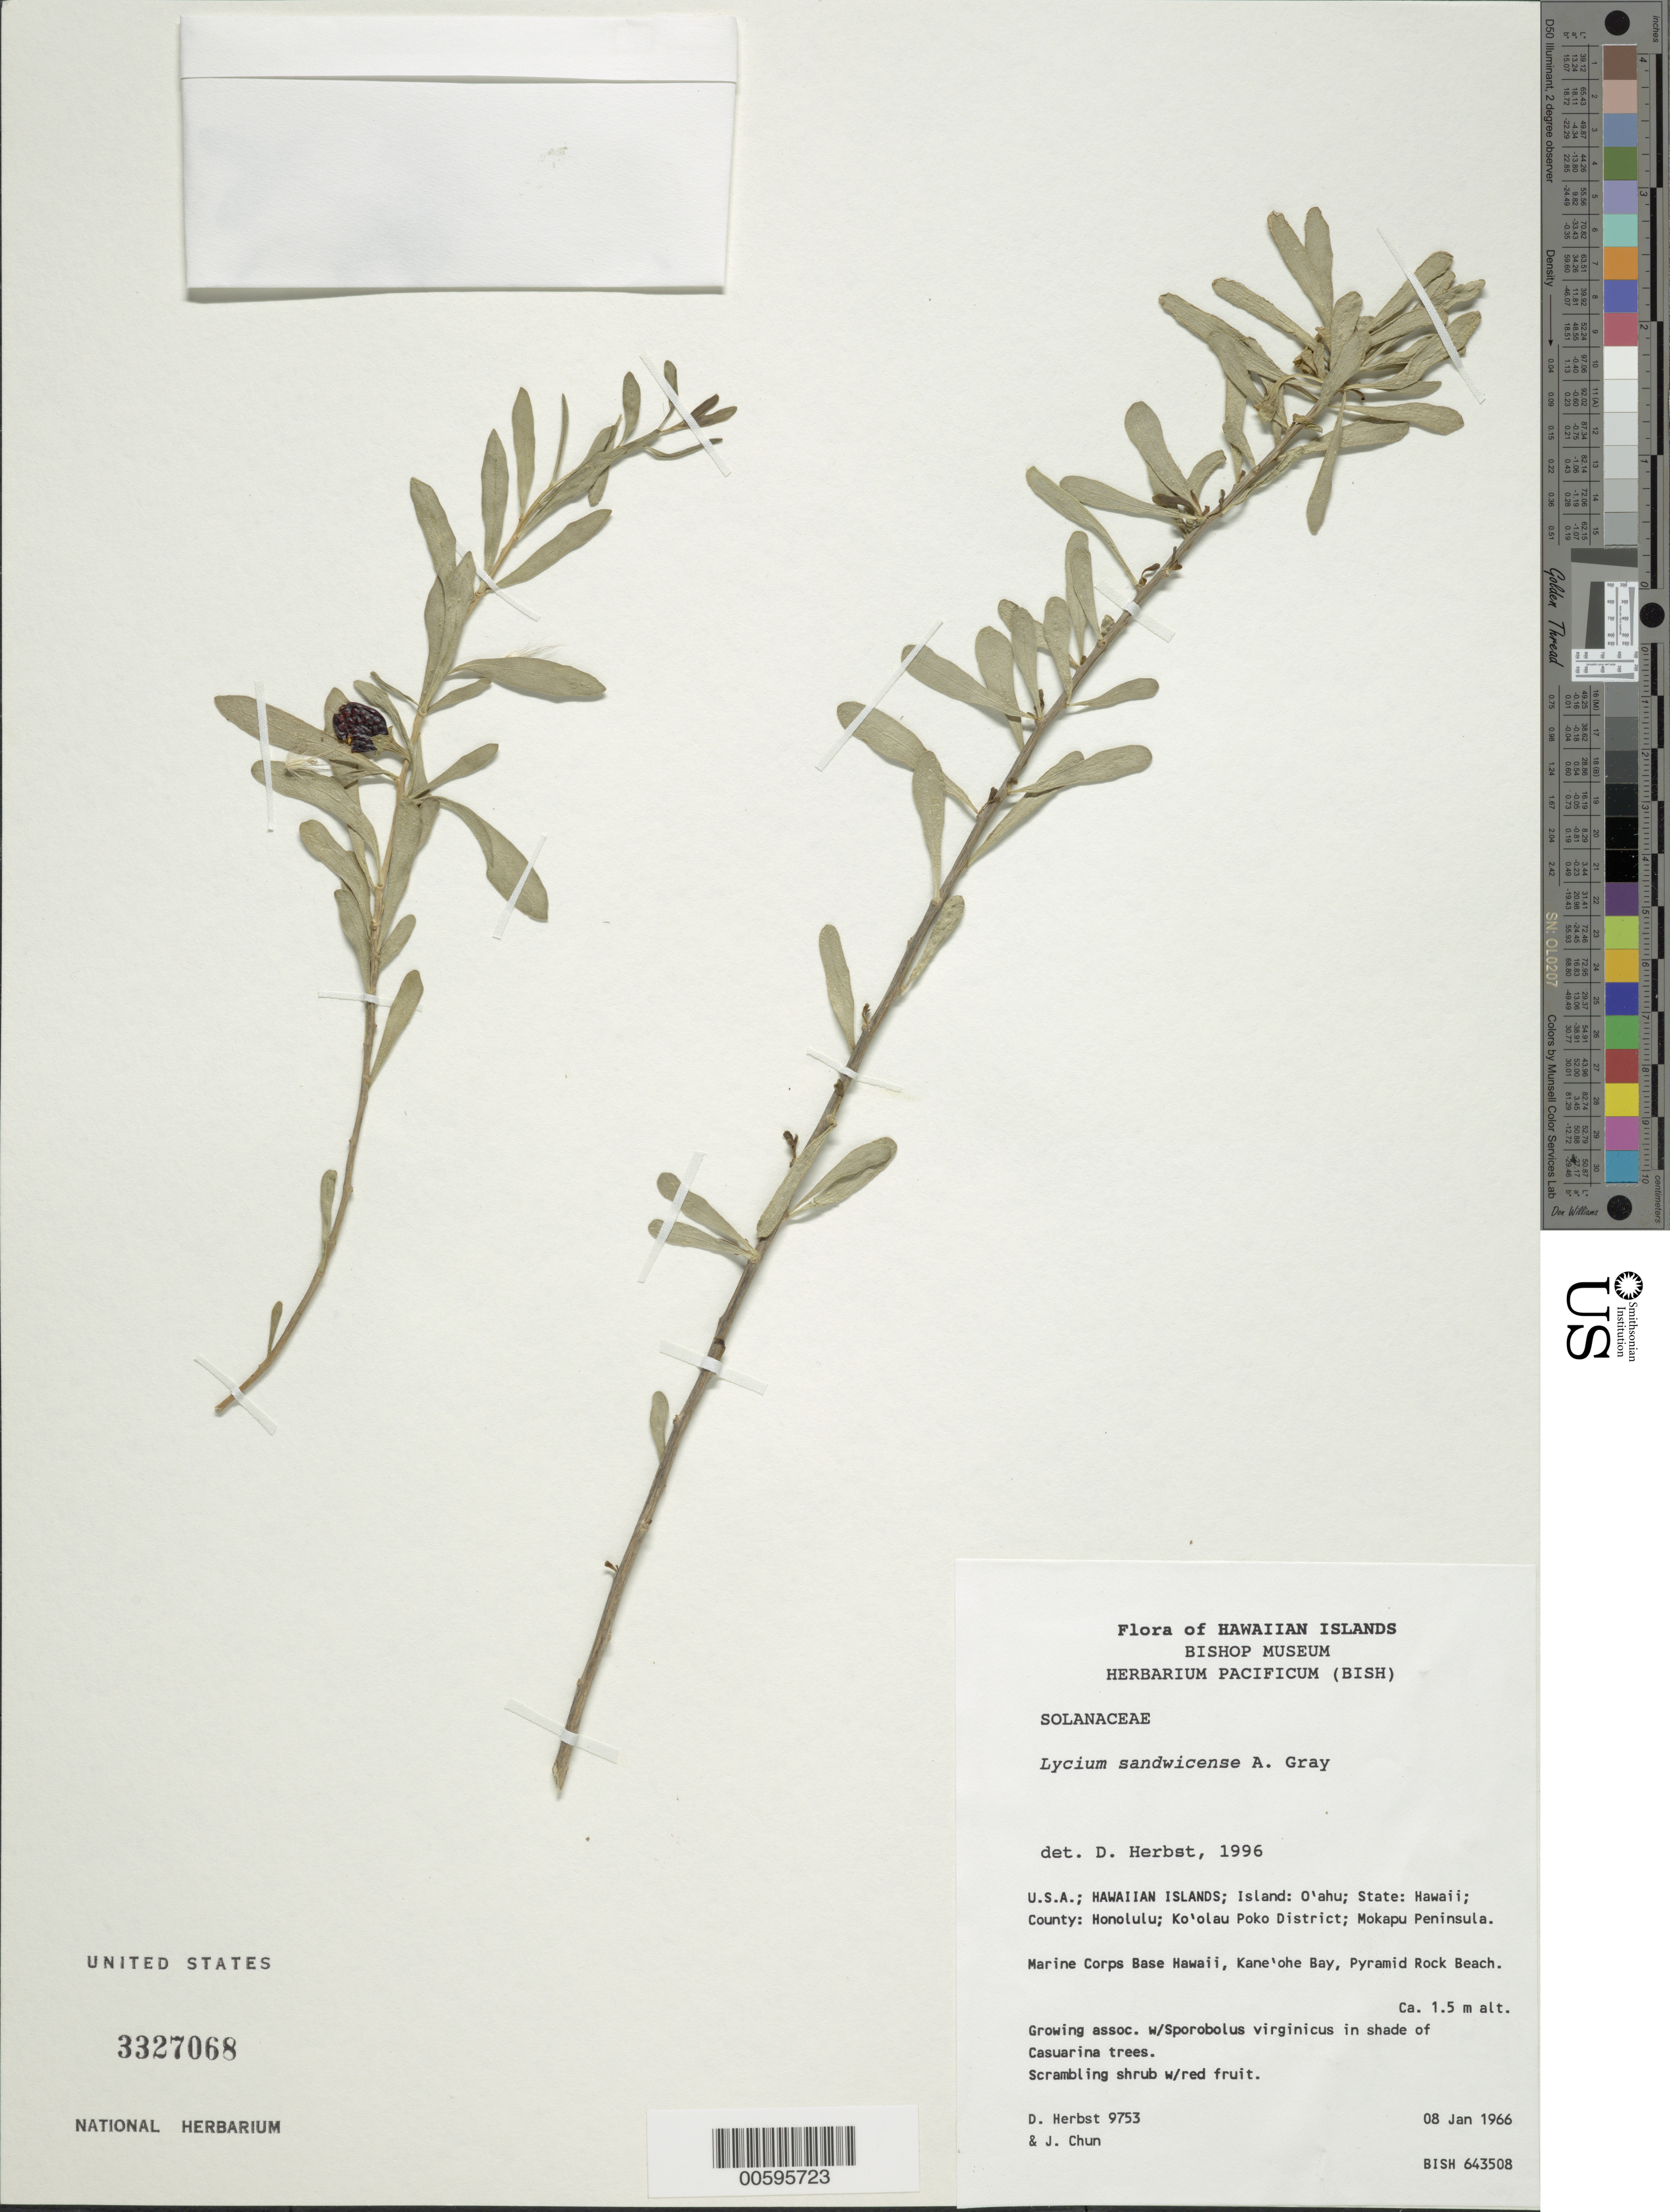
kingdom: Plantae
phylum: Tracheophyta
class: Magnoliopsida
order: Solanales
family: Solanaceae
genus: Lycium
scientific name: Lycium carolinianum var. sandwicense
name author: (A. Gray) C.L. Hitchc.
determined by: Wagner, W. L., (BOT), Smithsonian Institution - National Museum of Natural History (UNITED STATES)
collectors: D. R. Herbst & J. Chun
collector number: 9753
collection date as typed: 8 Jan 1966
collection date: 1966-01-08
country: United States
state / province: Hawaii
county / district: Honolulu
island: Oahu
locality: County: Honolulu; Ko'olau Poko Dist; Mokapu Peninsula. Marine Corps Base, Kane'ohe Bay, Pyramid Rock Beach.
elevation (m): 1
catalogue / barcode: US 3327068